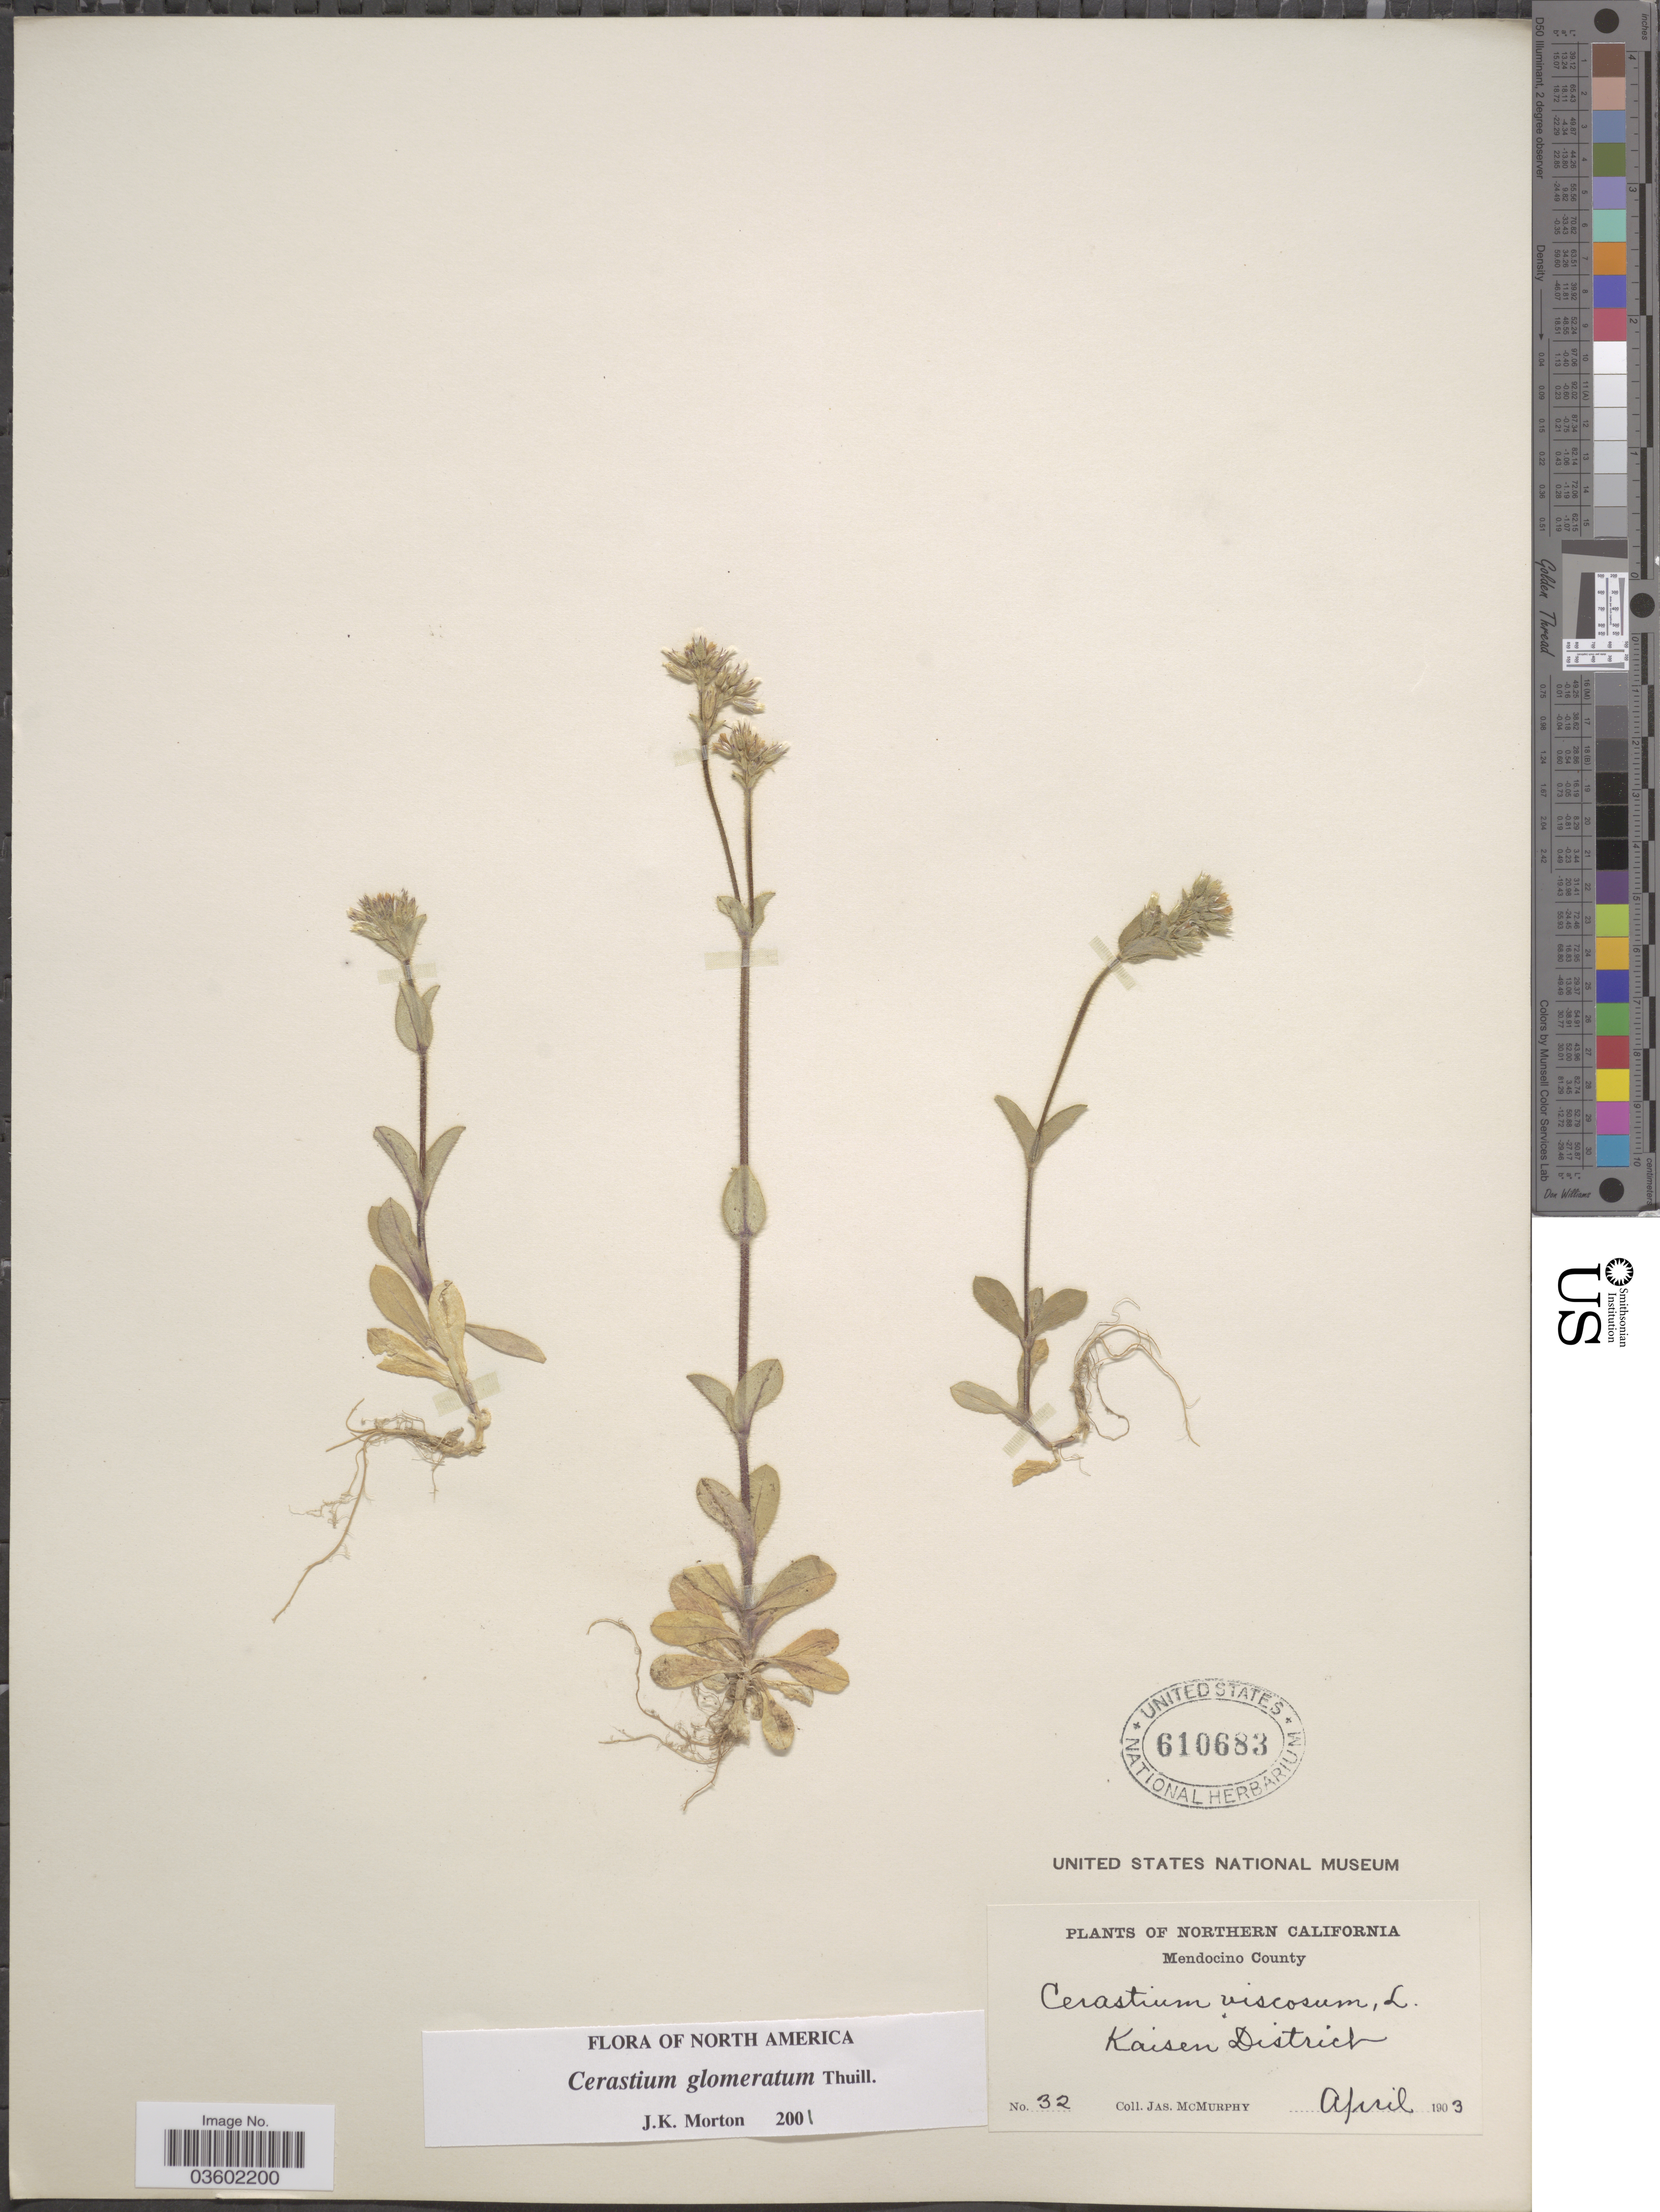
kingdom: Plantae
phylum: Tracheophyta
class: Magnoliopsida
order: Caryophyllales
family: Caryophyllaceae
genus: Cerastium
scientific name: Cerastium viscosum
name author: L.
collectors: J. McMurphy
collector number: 32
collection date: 1903-04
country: United States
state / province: California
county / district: Mendocino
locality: Northern California. Mendocino County. Kaisen District.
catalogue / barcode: US 610683